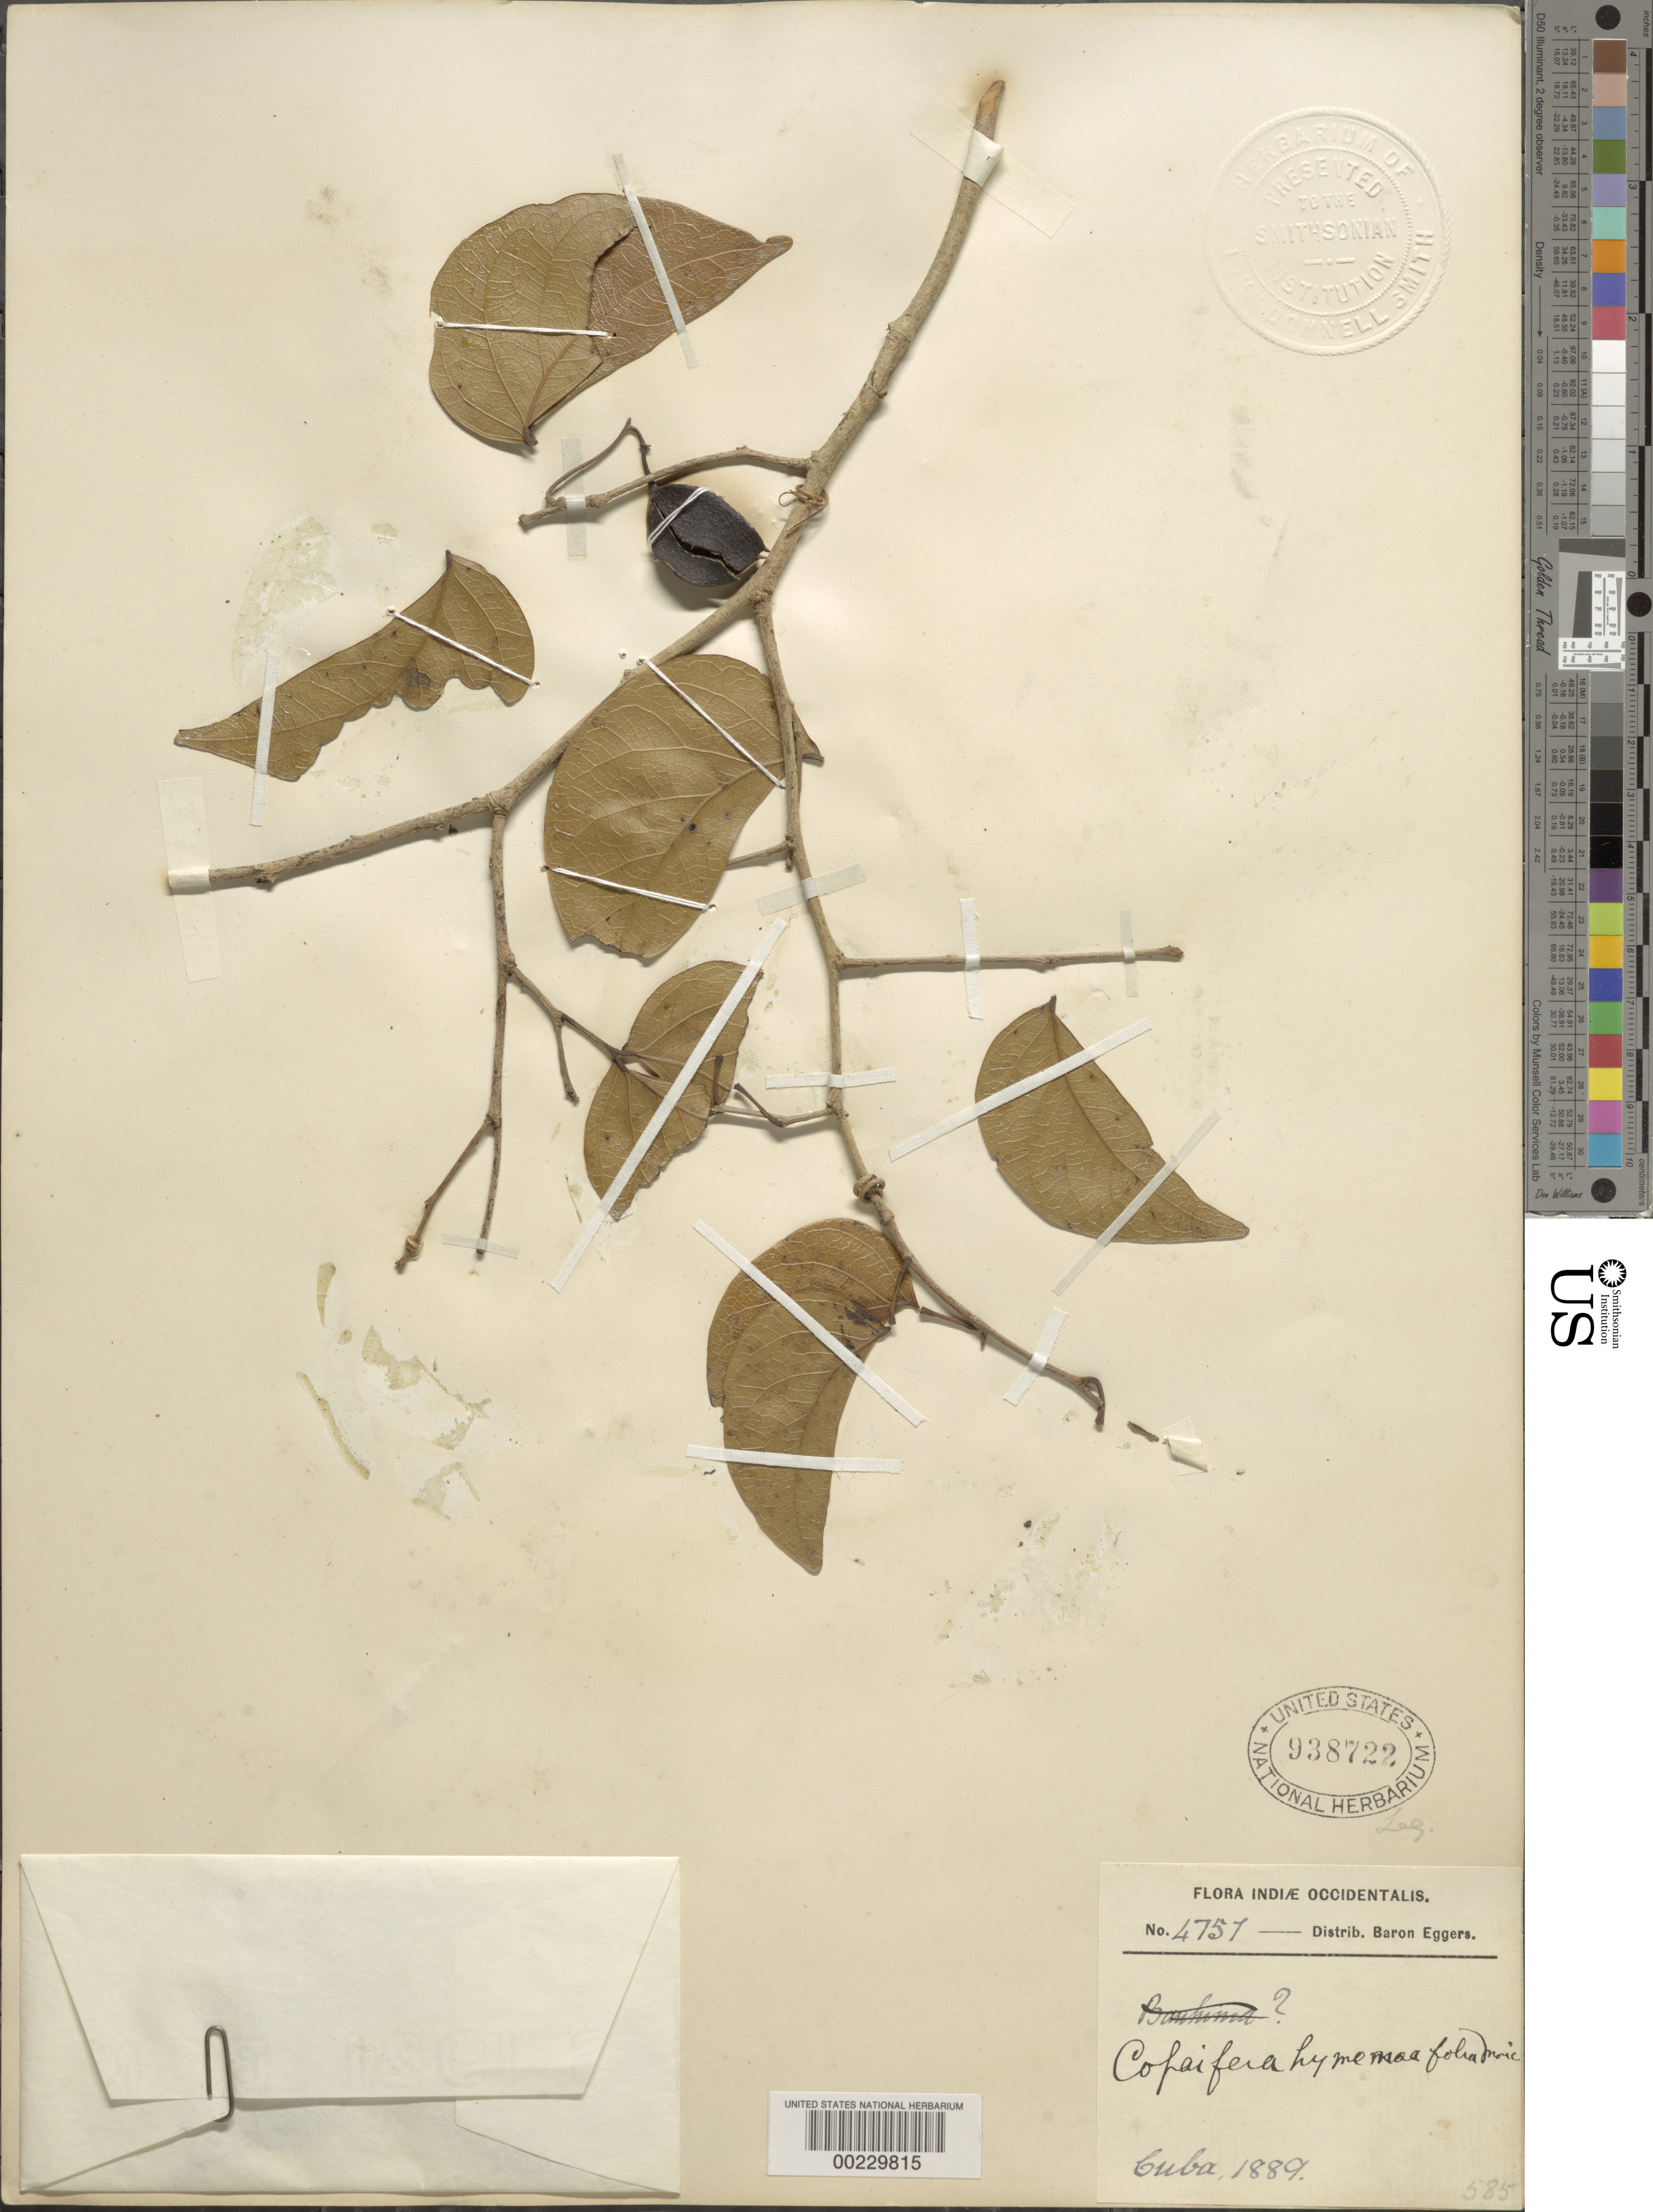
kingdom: Plantae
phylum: Tracheophyta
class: Magnoliopsida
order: Fabales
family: Fabaceae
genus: Copaifera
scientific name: Copaifera hymenaeifolia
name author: Moric.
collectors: H. F. A. von Eggers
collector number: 4751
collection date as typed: May 1889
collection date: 1889-05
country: Cuba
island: Greater Antilles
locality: Rio Teco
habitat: Woods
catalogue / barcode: US 938722